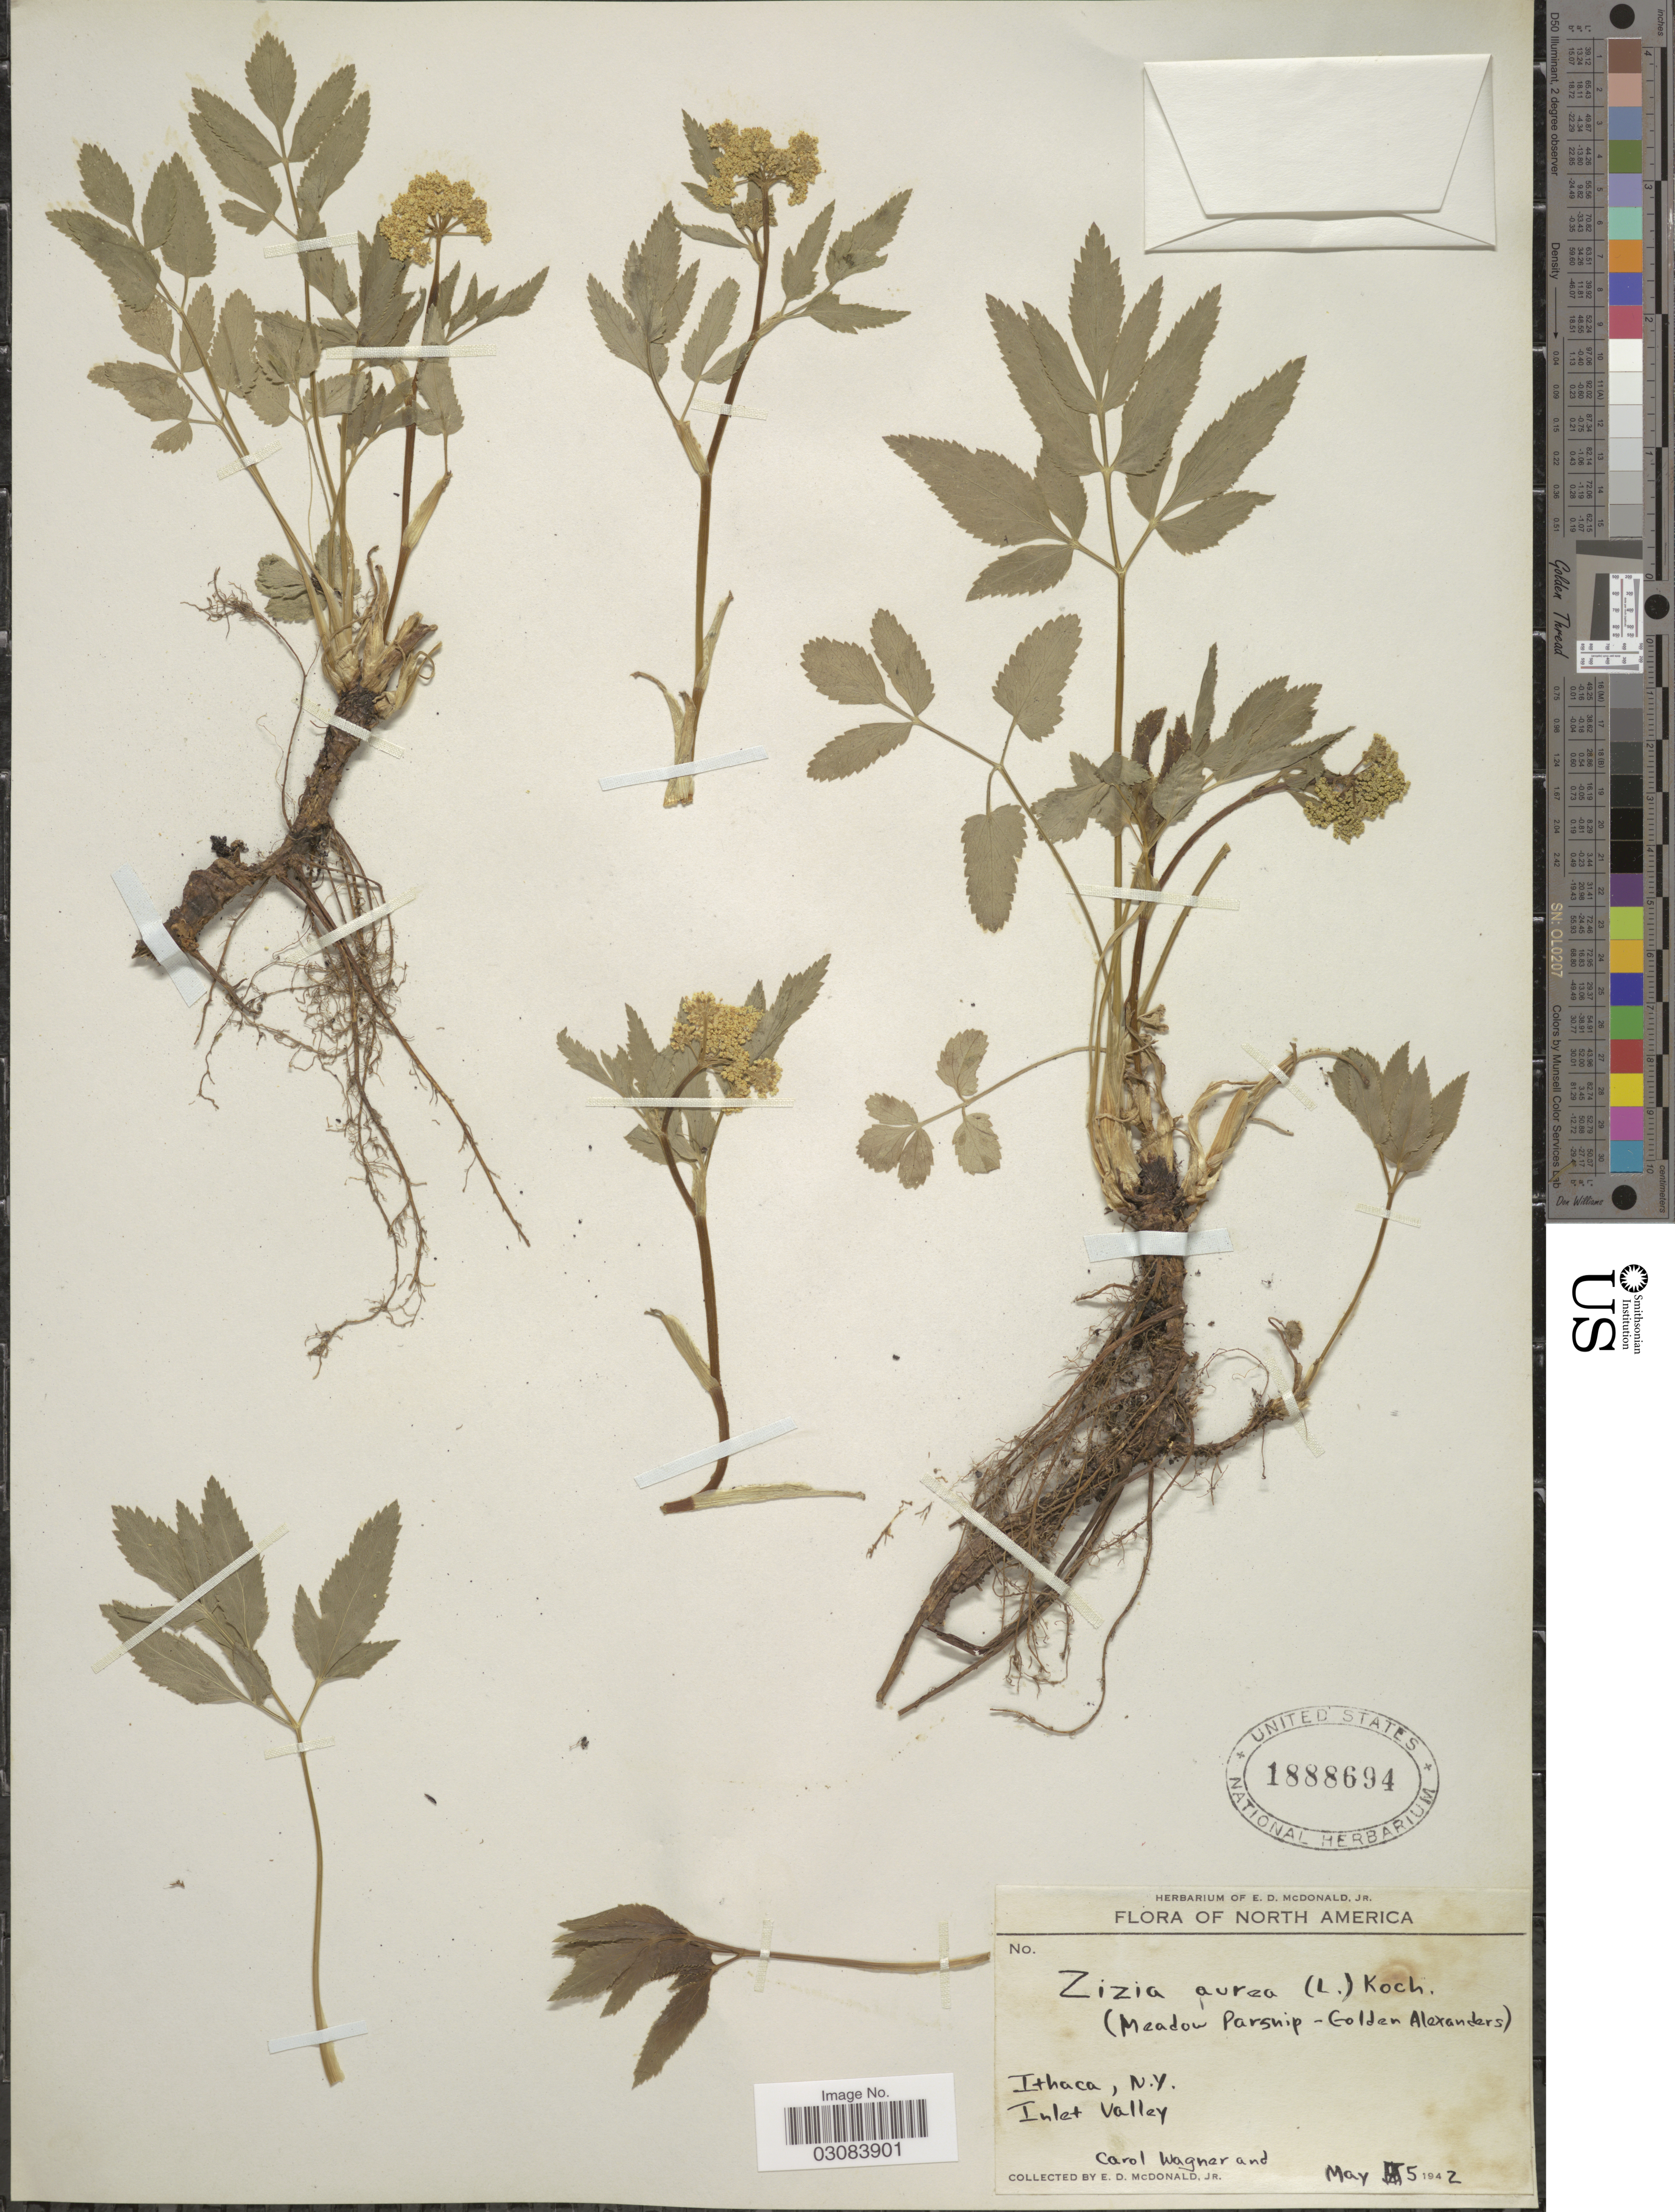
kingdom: Plantae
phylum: Tracheophyta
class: Magnoliopsida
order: Apiales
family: Apiaceae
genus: Zizia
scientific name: Zizia aurea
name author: (L.) Koch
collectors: C. Wagner & E. D. McDonald Jr.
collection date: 1942-05-05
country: United States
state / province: New York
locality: Ithaca, Inlet Valley.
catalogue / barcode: US 1888694